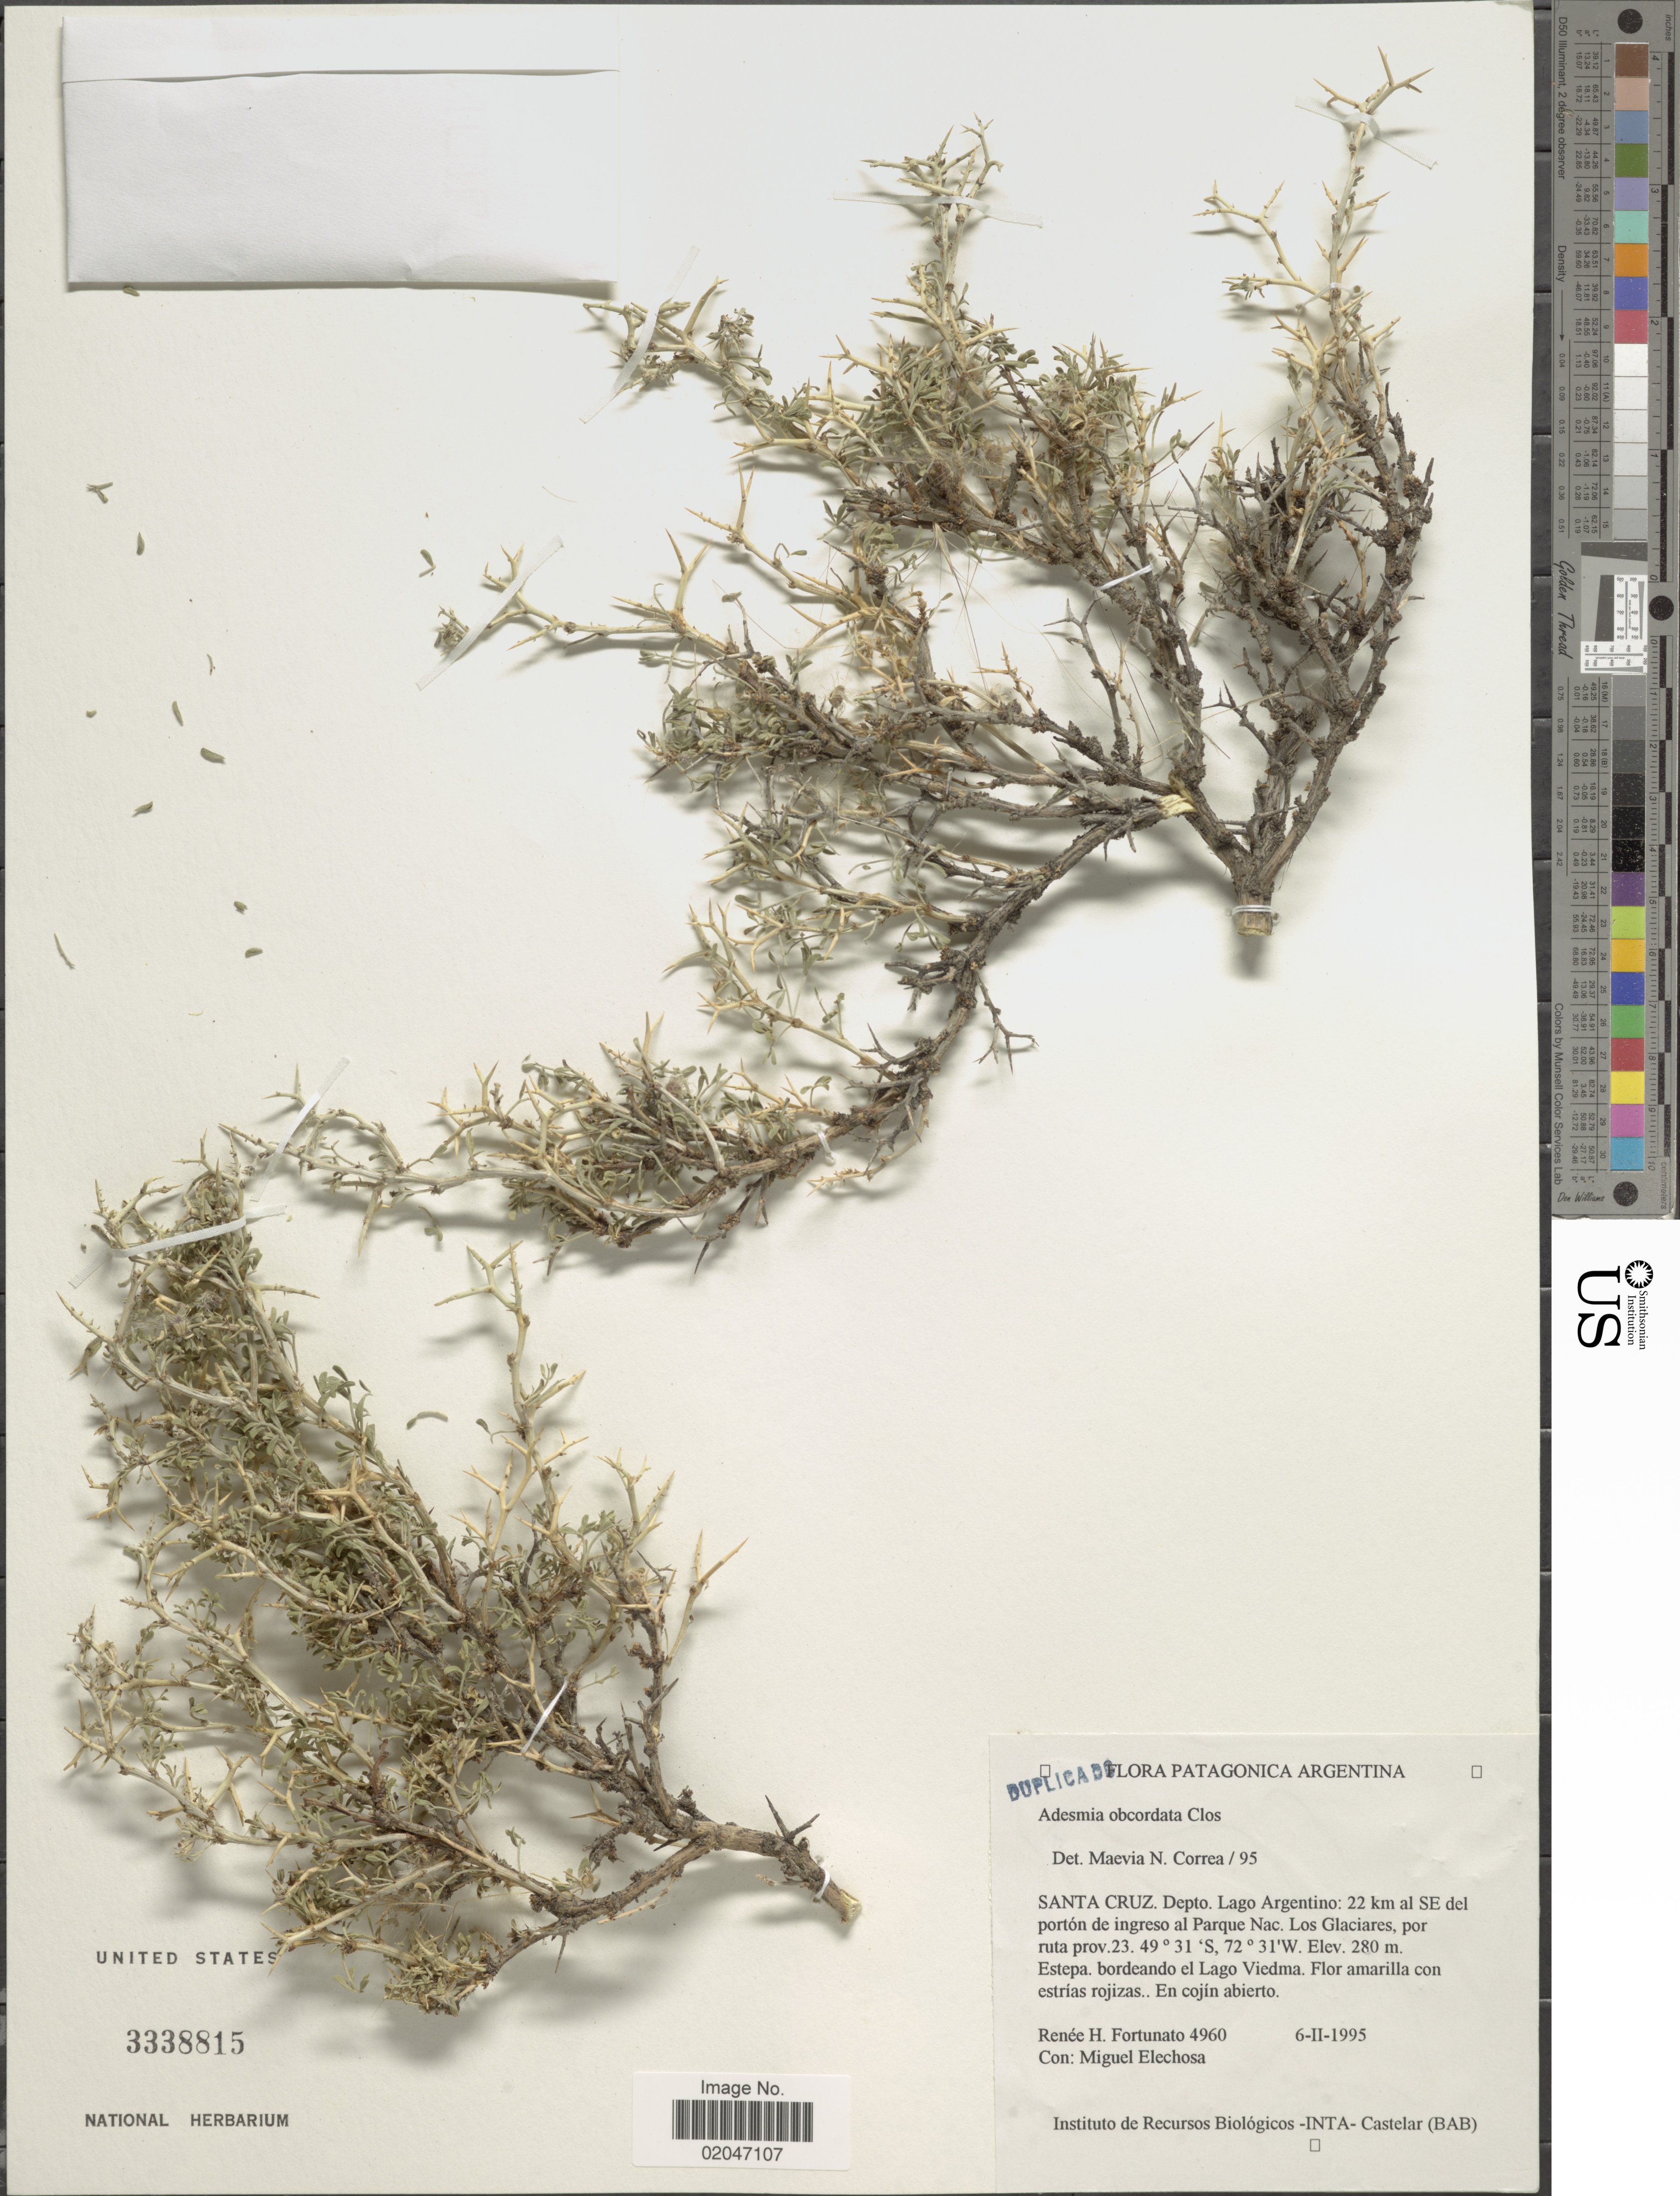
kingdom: Plantae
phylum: Tracheophyta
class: Magnoliopsida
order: Fabales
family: Fabaceae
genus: Adesmia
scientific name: Adesmia obcordata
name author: Clos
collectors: R. H. Fortunato & M. Elechosa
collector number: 4960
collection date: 1995-02-06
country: Argentina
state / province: Santa Cruz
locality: Depto. Lago Argentino: 22 km al SE del porton de ingreso al Parque Nac. Los Glaciares por rusta prov.23, Estepa, bordeando el Lago Viedma.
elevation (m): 280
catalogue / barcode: US 3338815